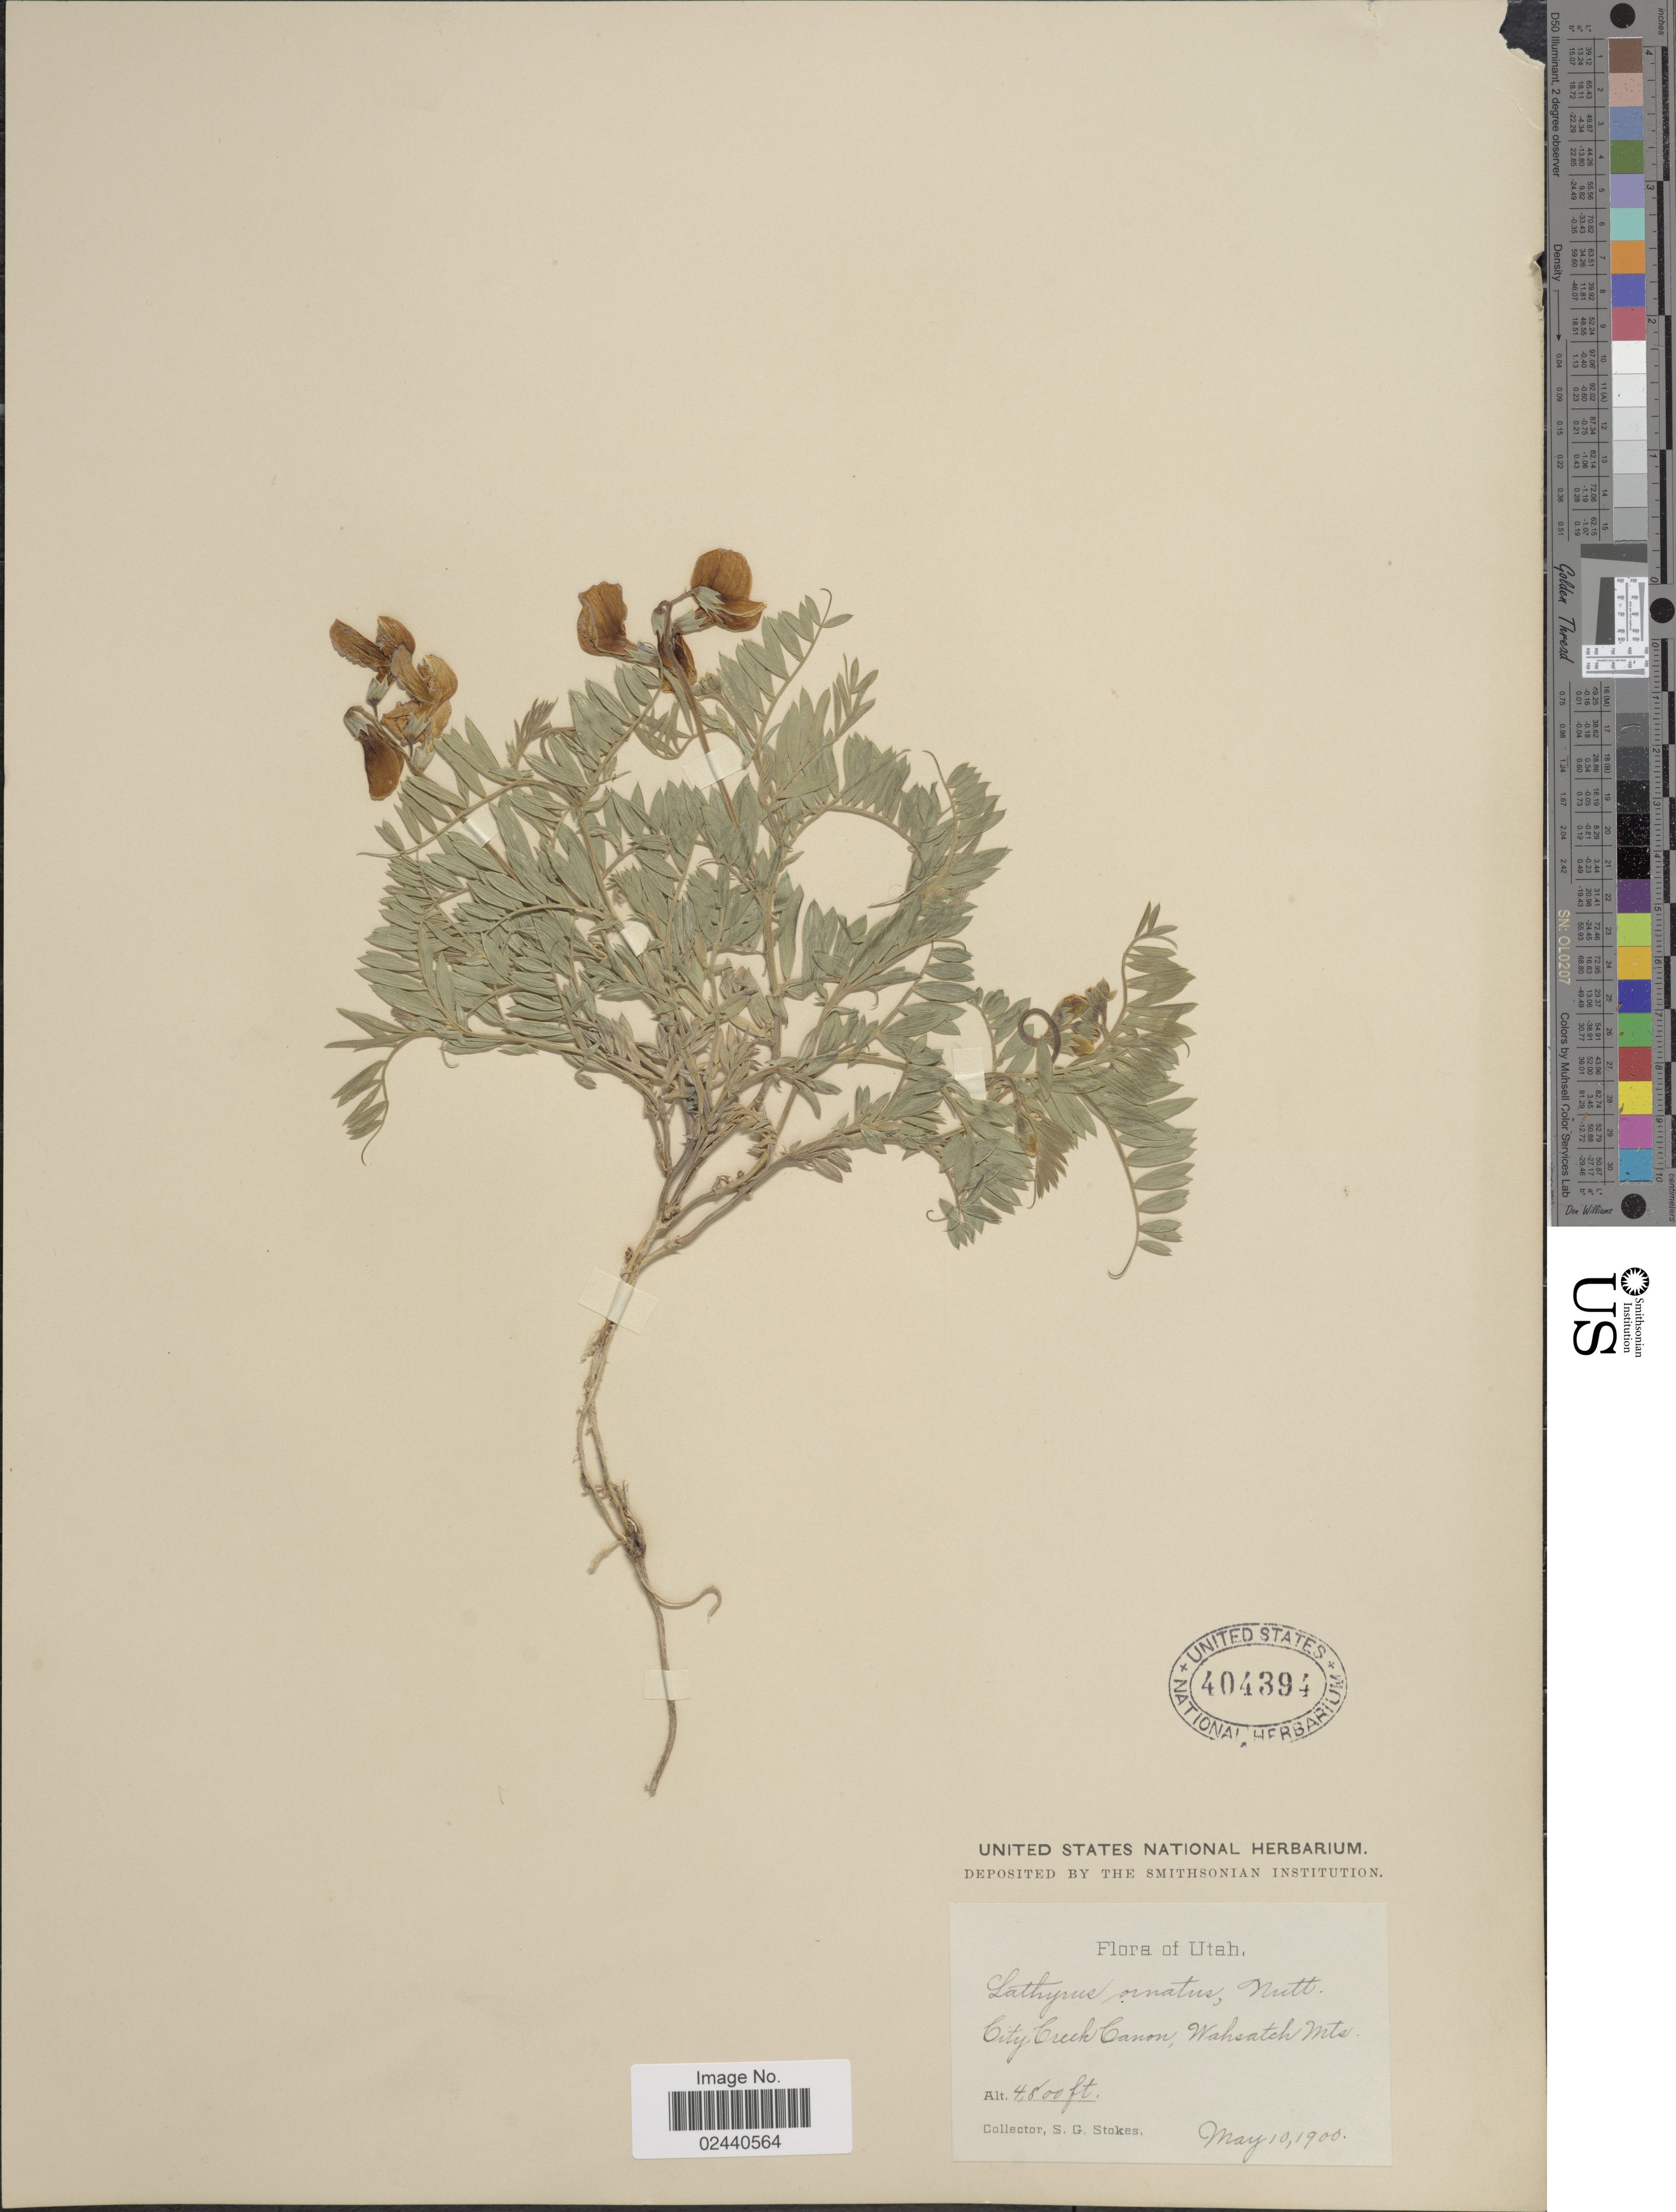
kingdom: Plantae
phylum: Tracheophyta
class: Magnoliopsida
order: Fabales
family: Fabaceae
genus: Lathyrus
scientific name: Lathyrus incanus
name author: (J.G. Sm. & Rydb.) Rydb.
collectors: S. G. Stokes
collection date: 1900-05-10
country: United States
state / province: Utah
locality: City Creek Canon, Wahsatch Mts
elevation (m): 1463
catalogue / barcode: US 404394